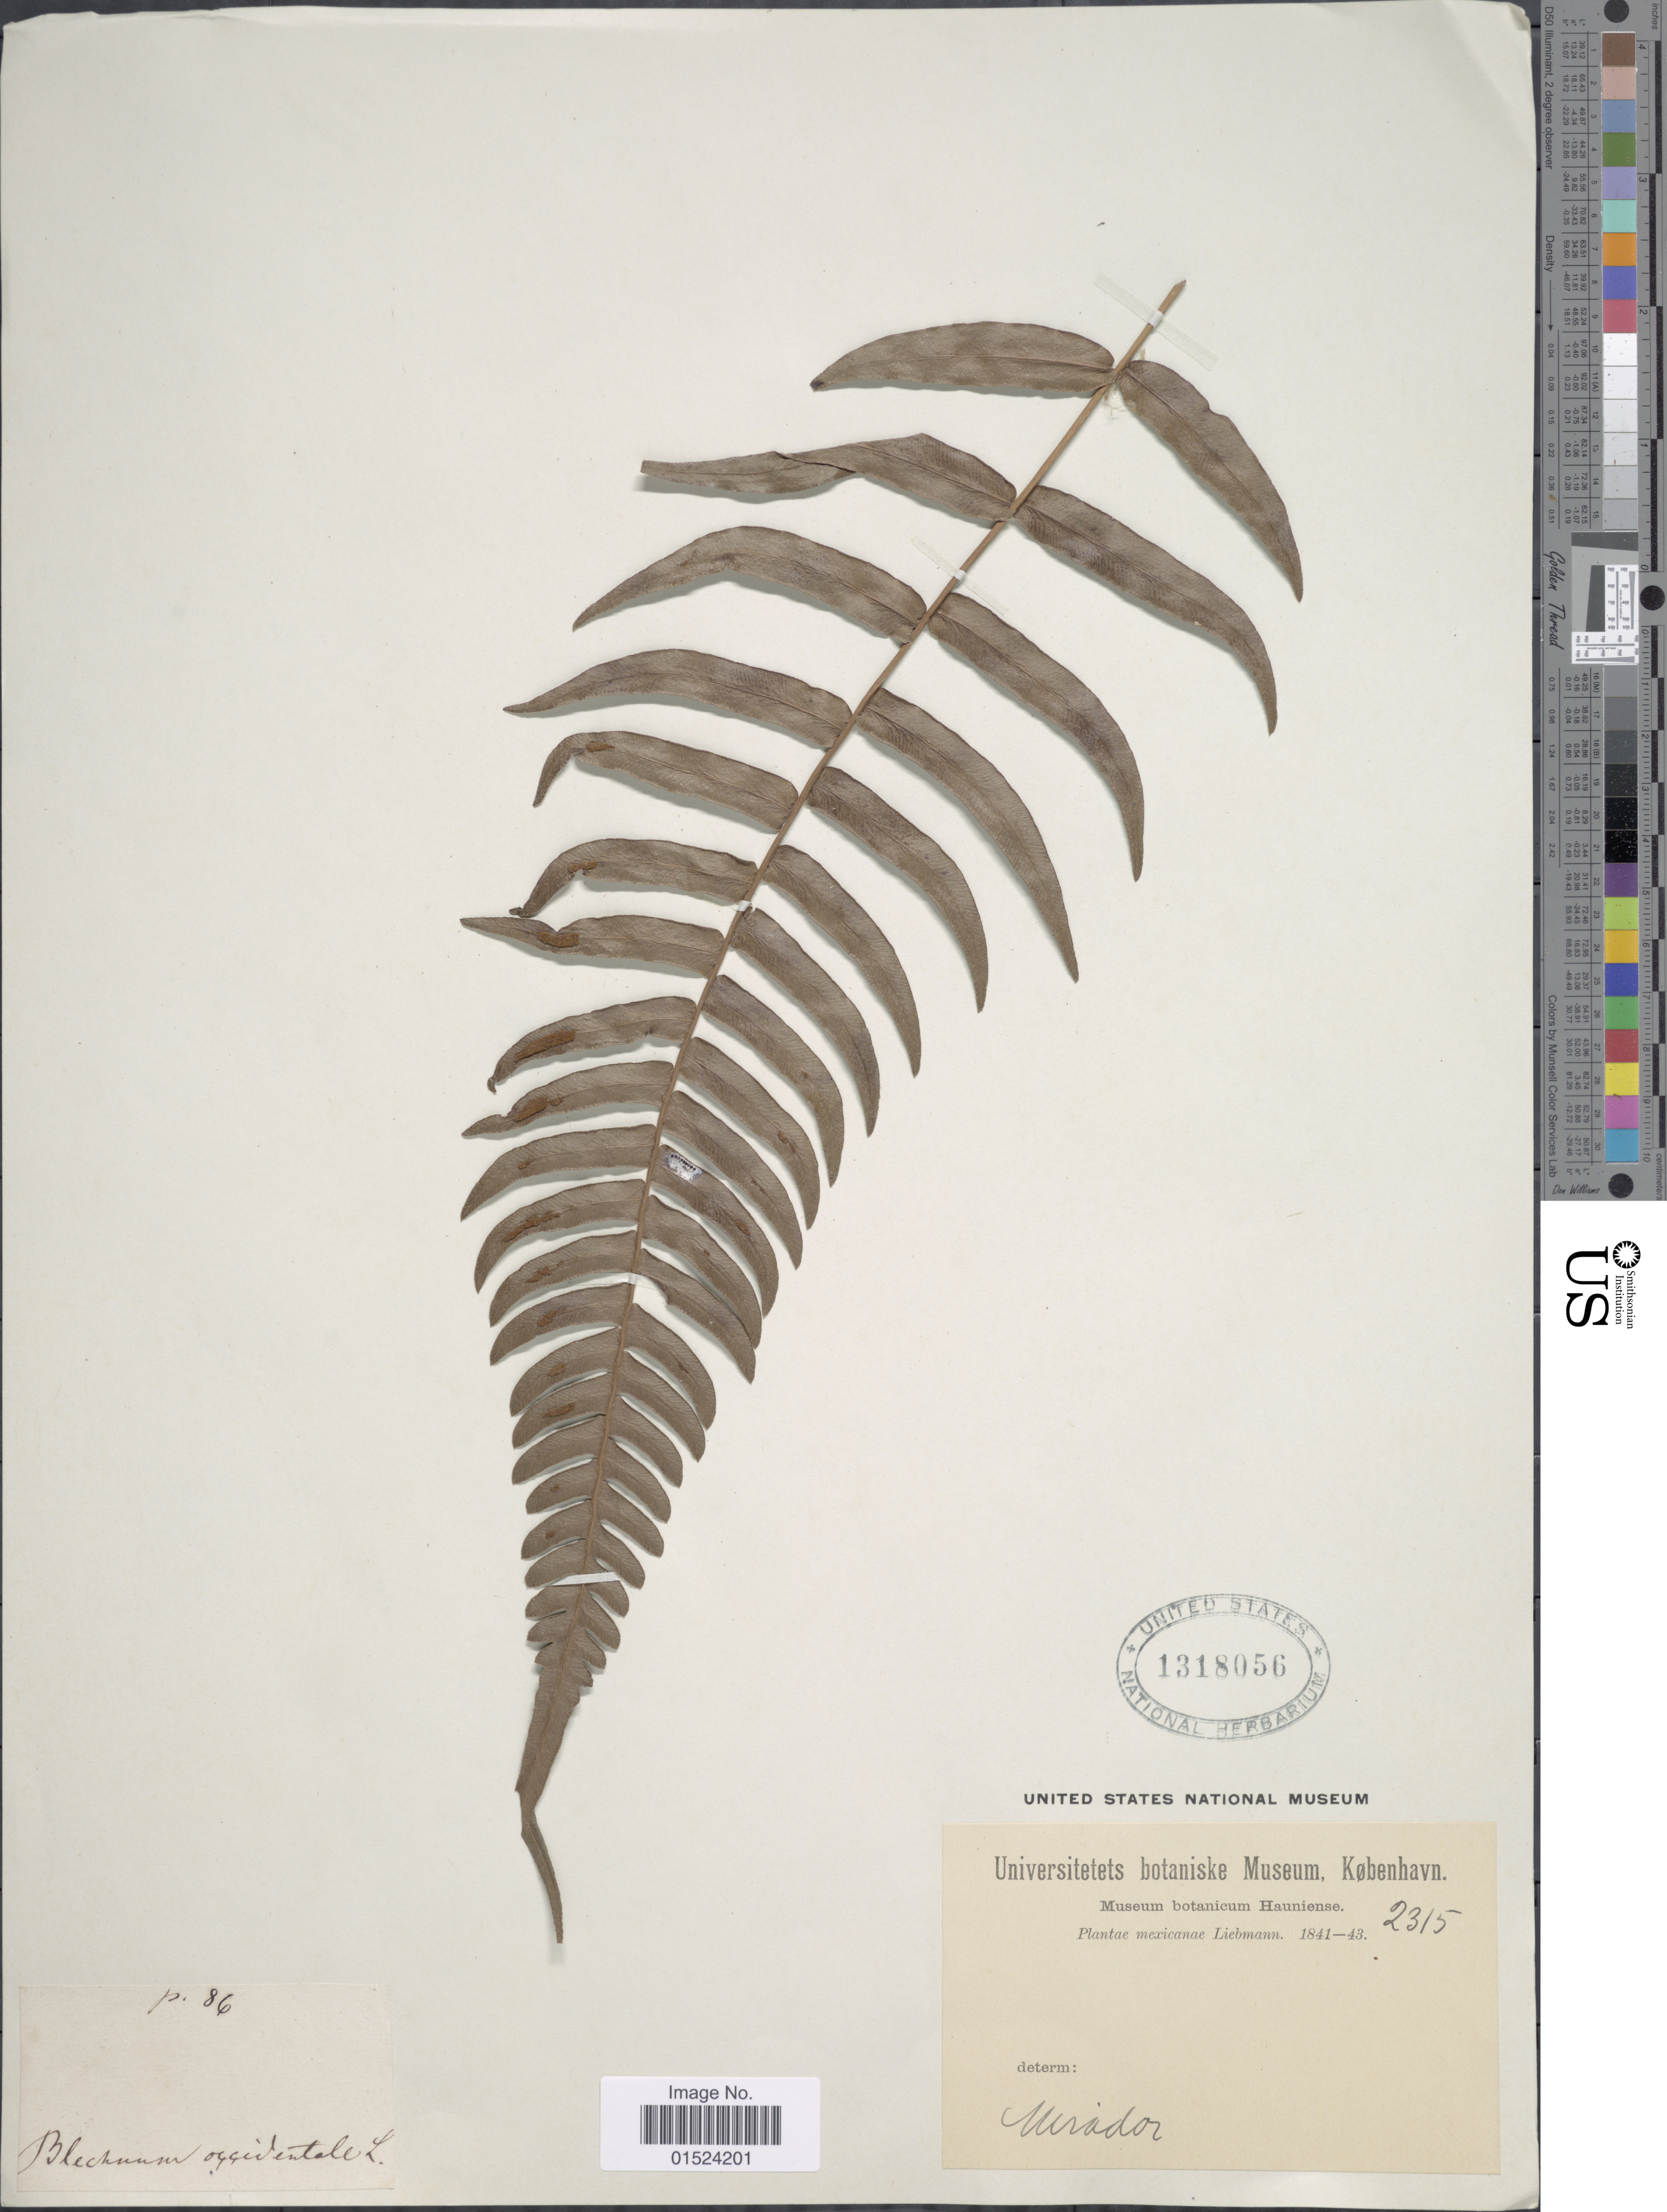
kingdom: Plantae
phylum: Tracheophyta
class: Polypodiopsida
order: Polypodiales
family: Blechnaceae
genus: Blechnum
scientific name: Blechnum occidentale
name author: L.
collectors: Liebmann, --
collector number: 2315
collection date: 1841/1843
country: Mexico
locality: Mirador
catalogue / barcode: US 1318056